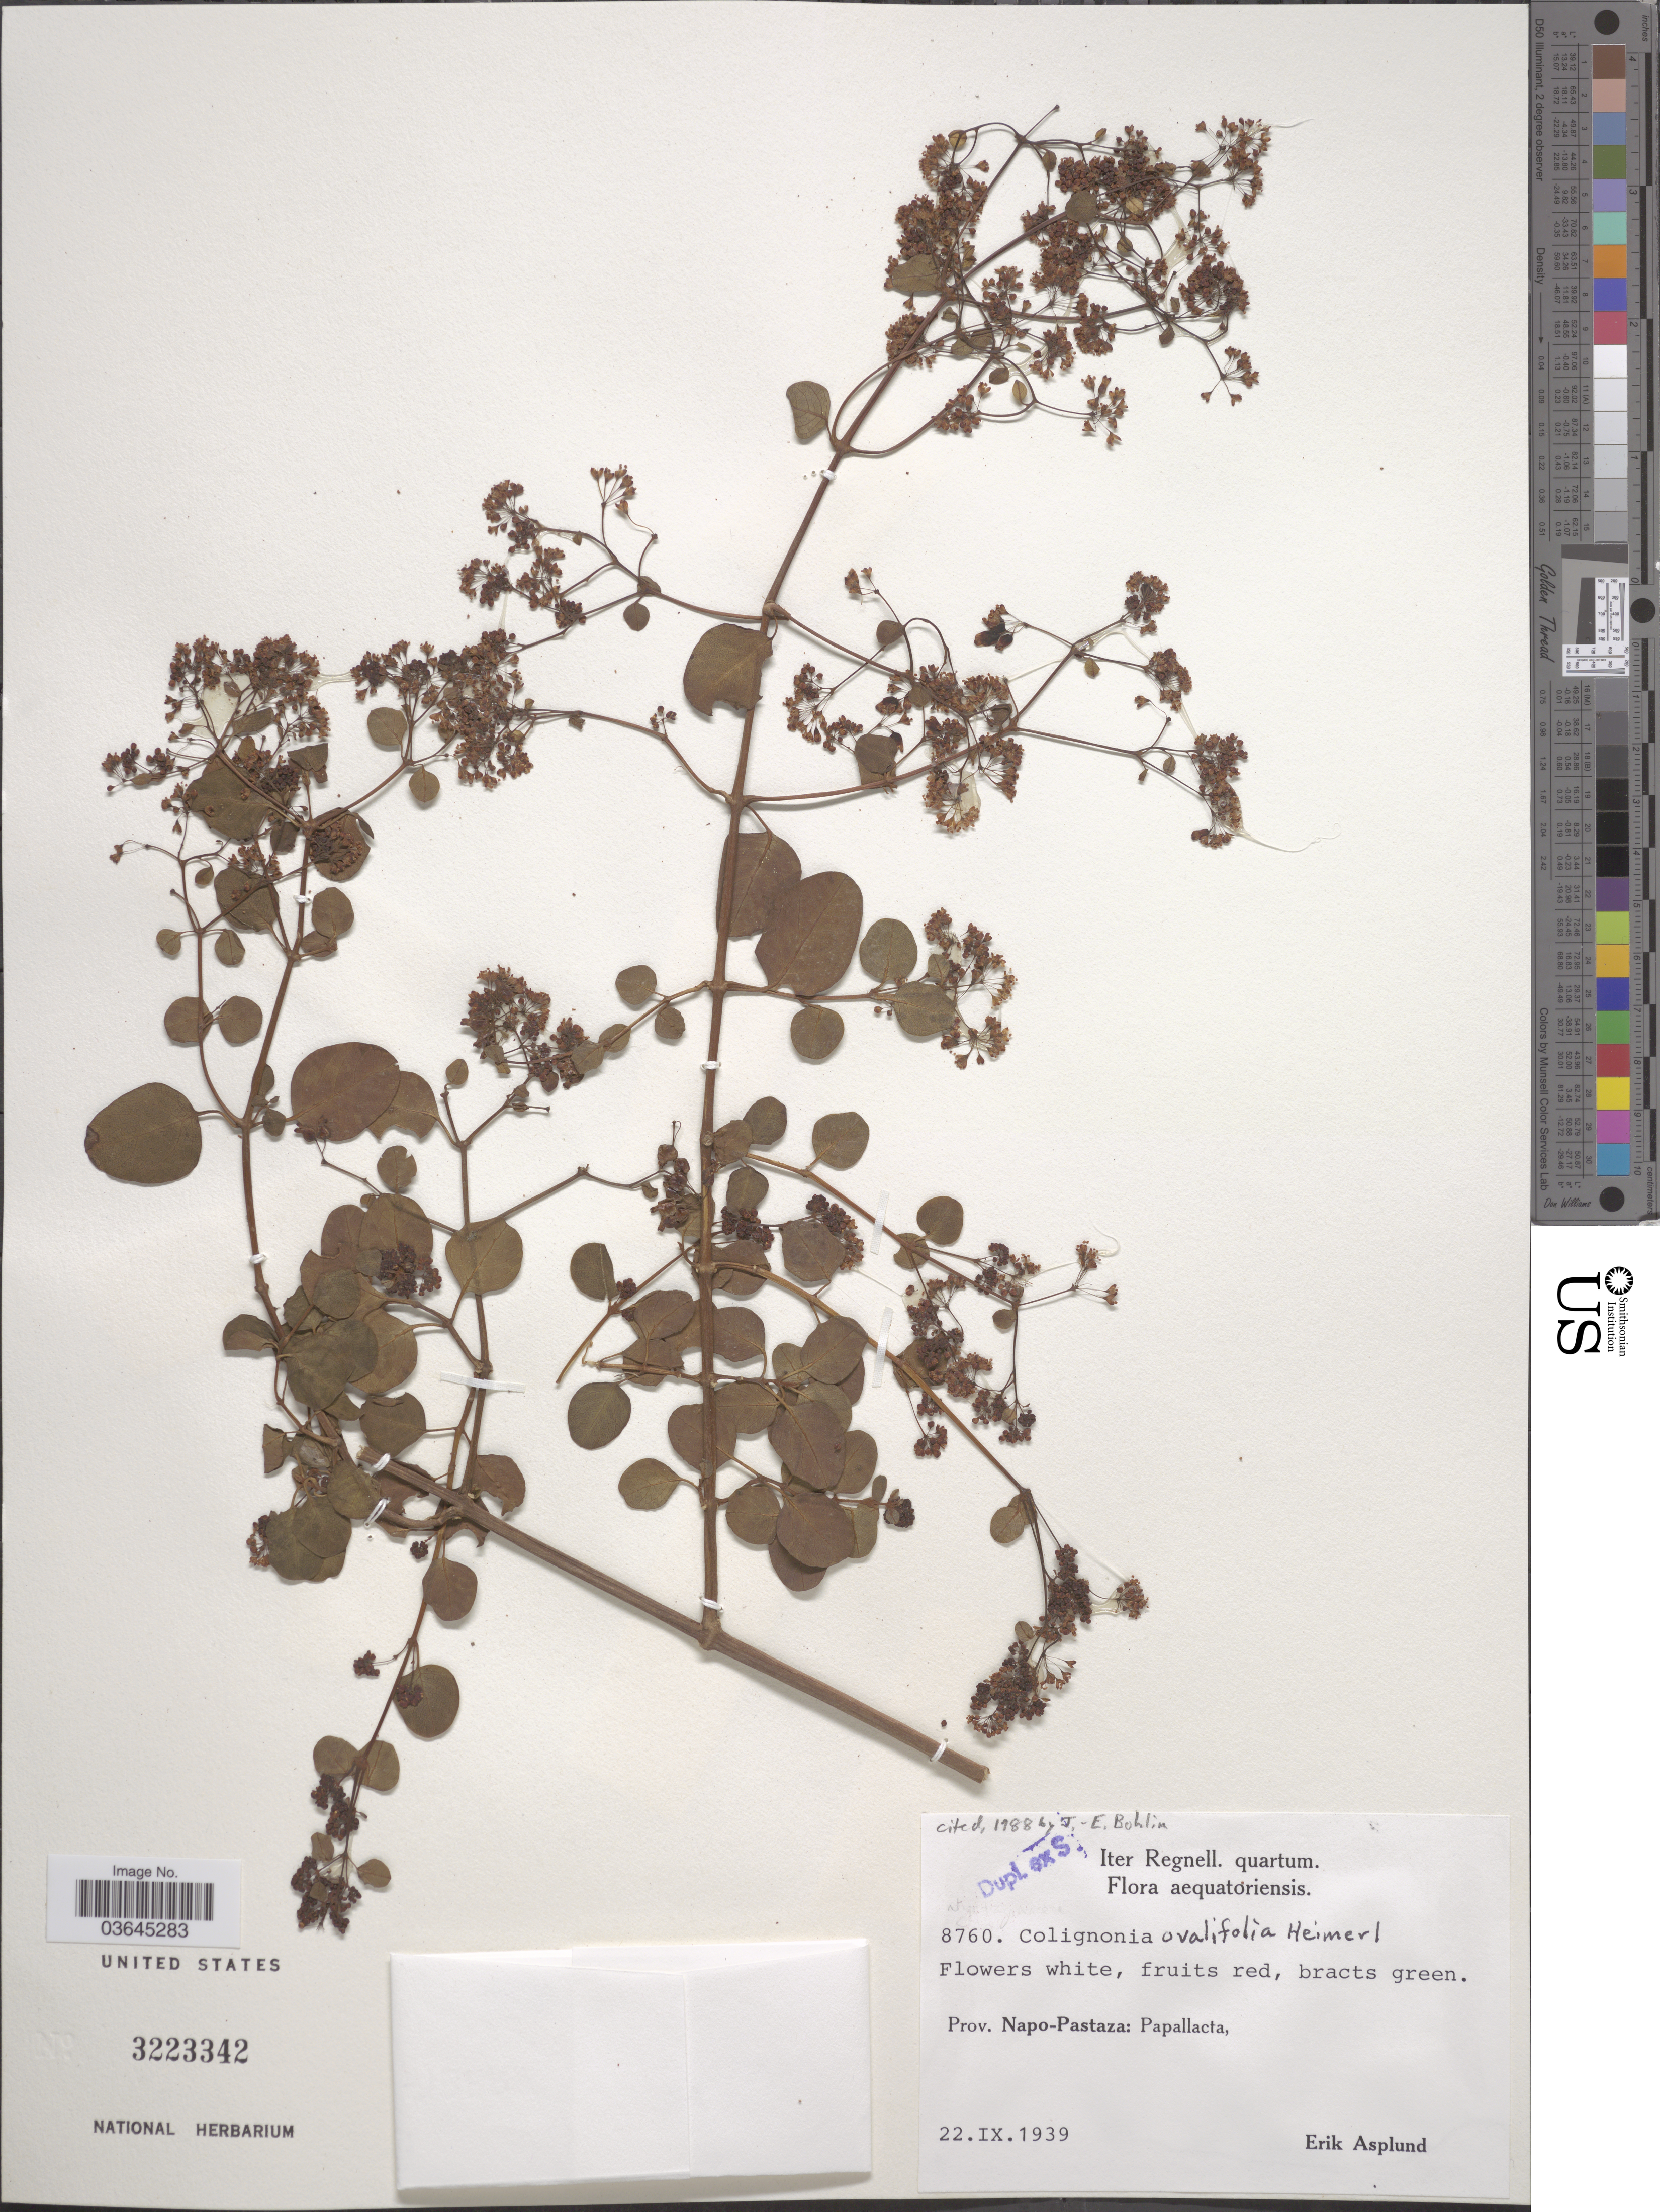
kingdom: Plantae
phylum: Tracheophyta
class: Magnoliopsida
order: Caryophyllales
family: Nyctaginaceae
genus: Colignonia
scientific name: Colignonia ovalifolia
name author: Heimerl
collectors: E. Asplund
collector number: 8760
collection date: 1939-09-22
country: Ecuador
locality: Prov. Napo-Pastaza: Papallacta.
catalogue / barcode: US 3223342